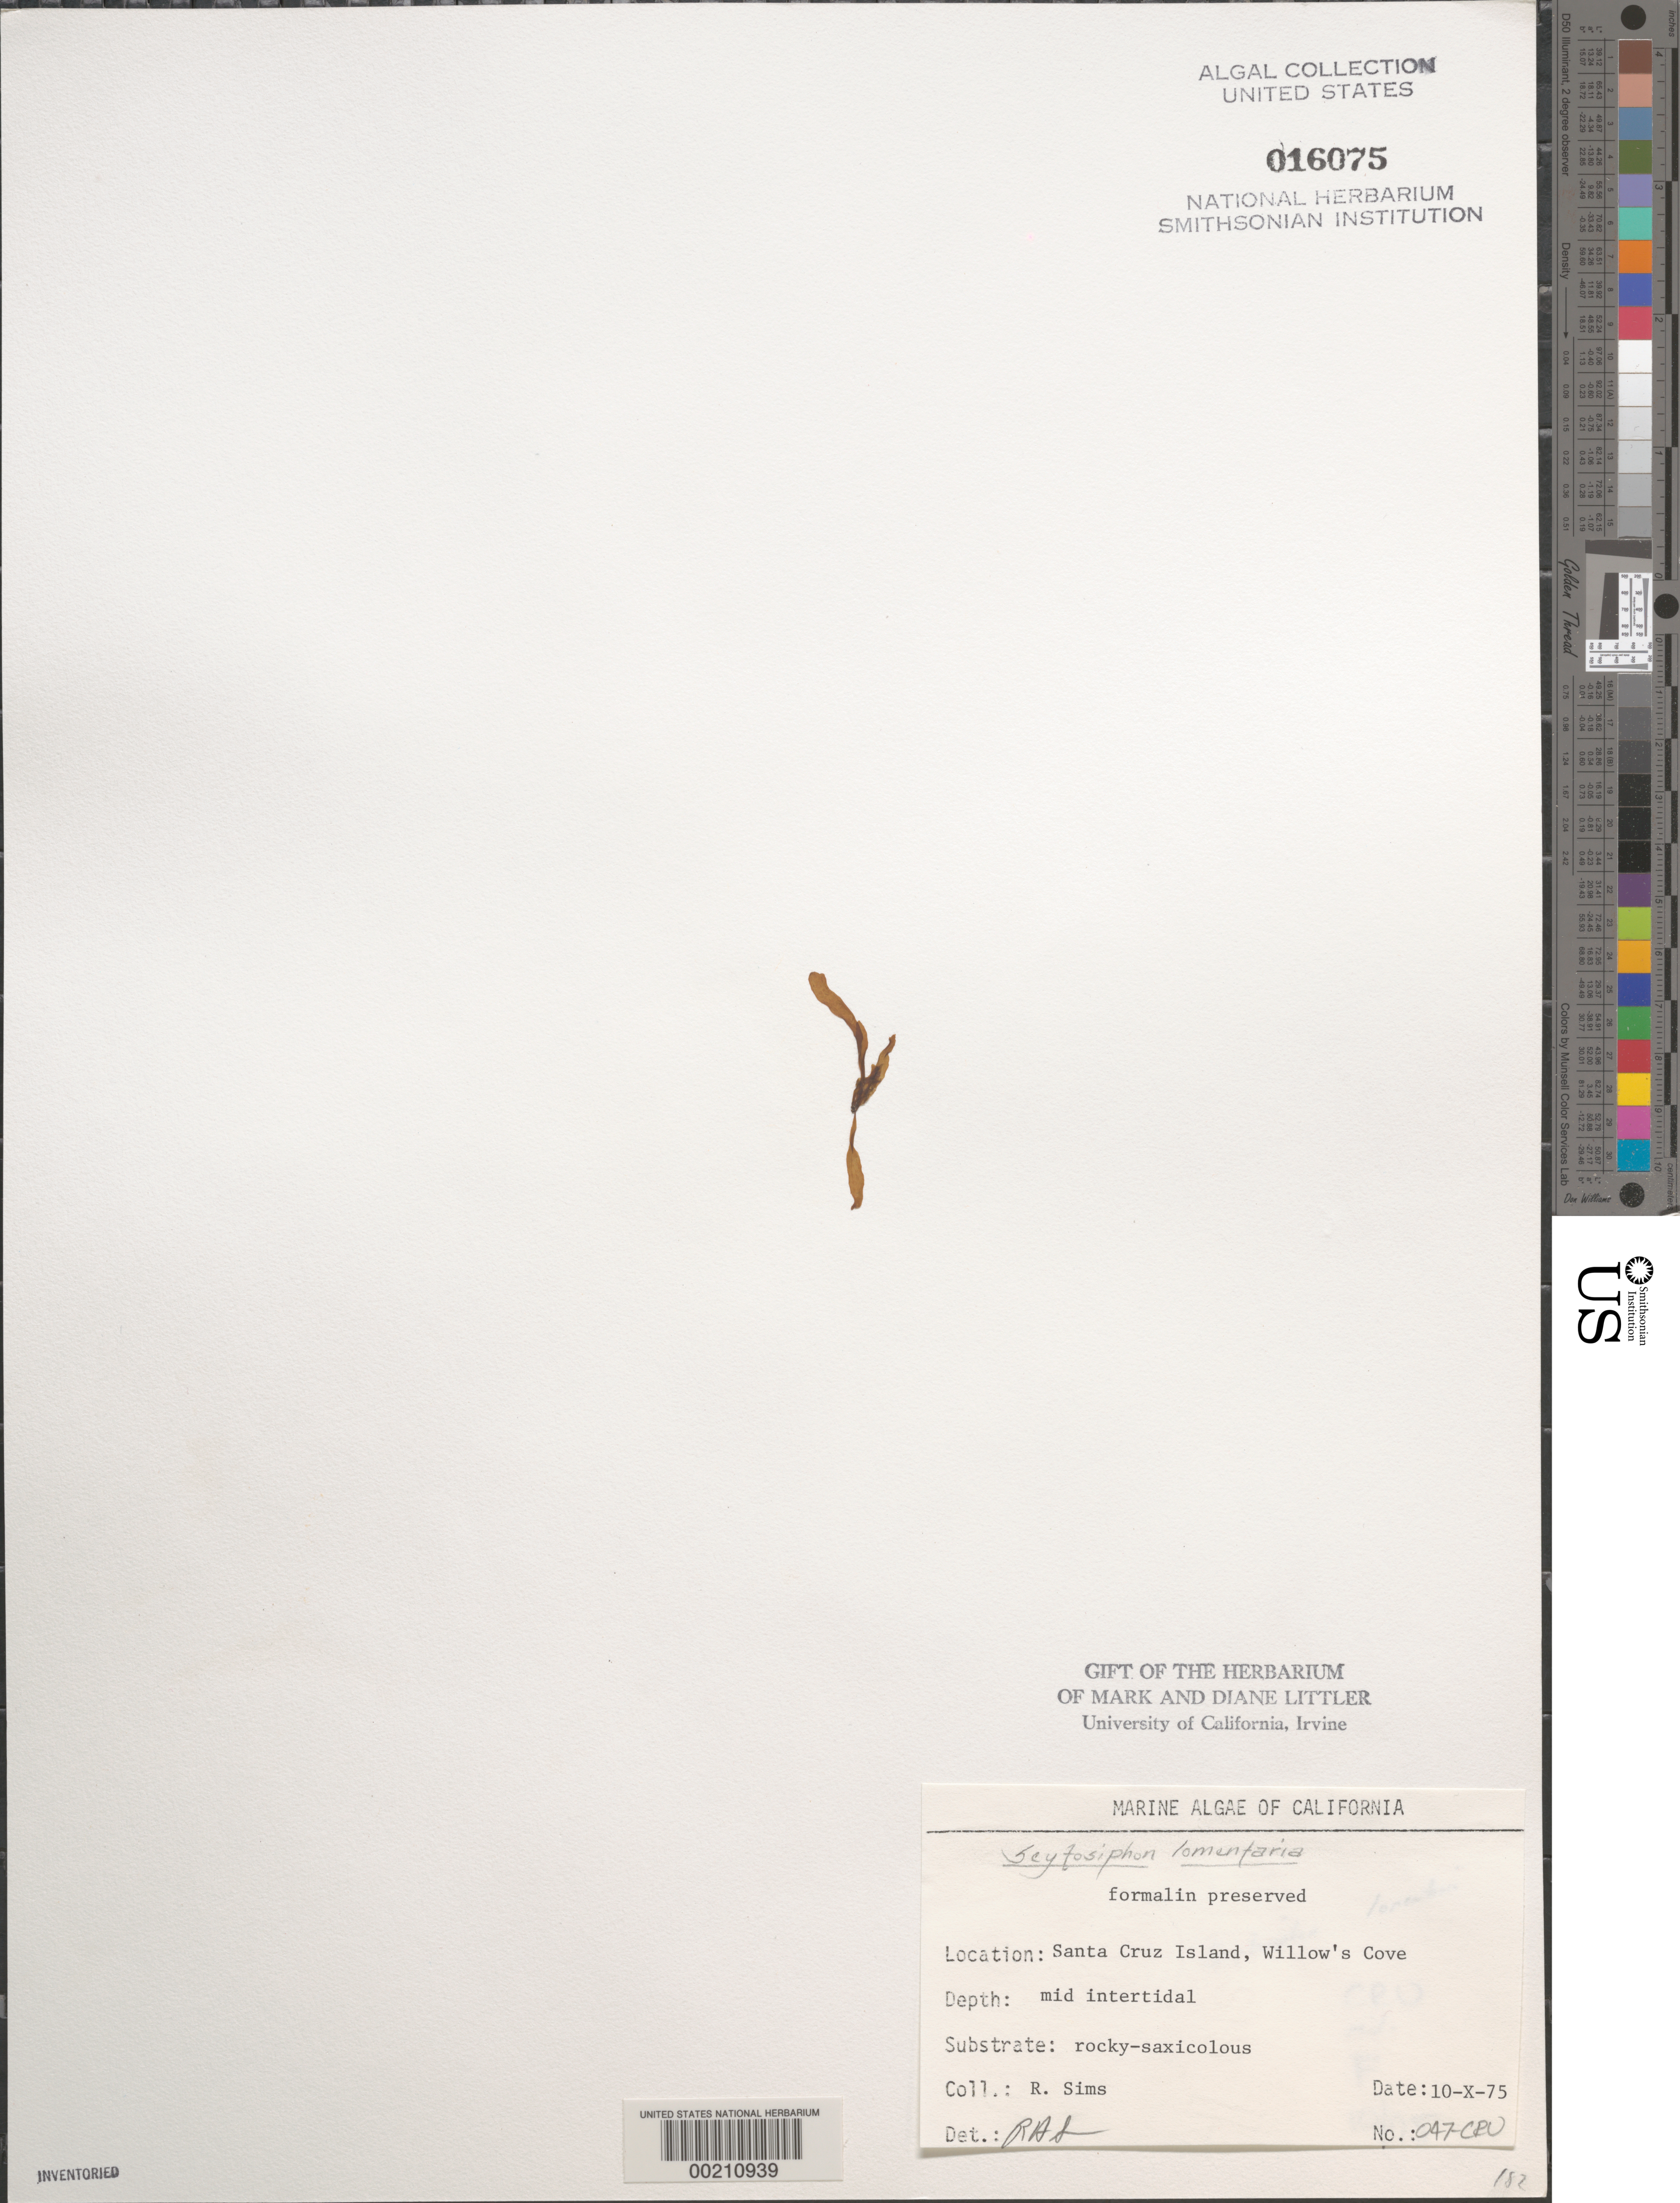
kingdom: Chromista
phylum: Ochrophyta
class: Phaeophyceae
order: Scytosiphonales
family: Scytosiphonaceae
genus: Scytosiphon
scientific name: Scytosiphon lomentaria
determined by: Sims, Robert H.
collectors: R. H. Sims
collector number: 047-CRU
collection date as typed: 10 Oct 1975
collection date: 1975-10-10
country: United States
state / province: California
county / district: Santa Barbara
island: Santa Cruz Island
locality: Willows Cove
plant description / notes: BLM-SOCALBIGHT Rocky Intertidal Survey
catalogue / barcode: US 16075